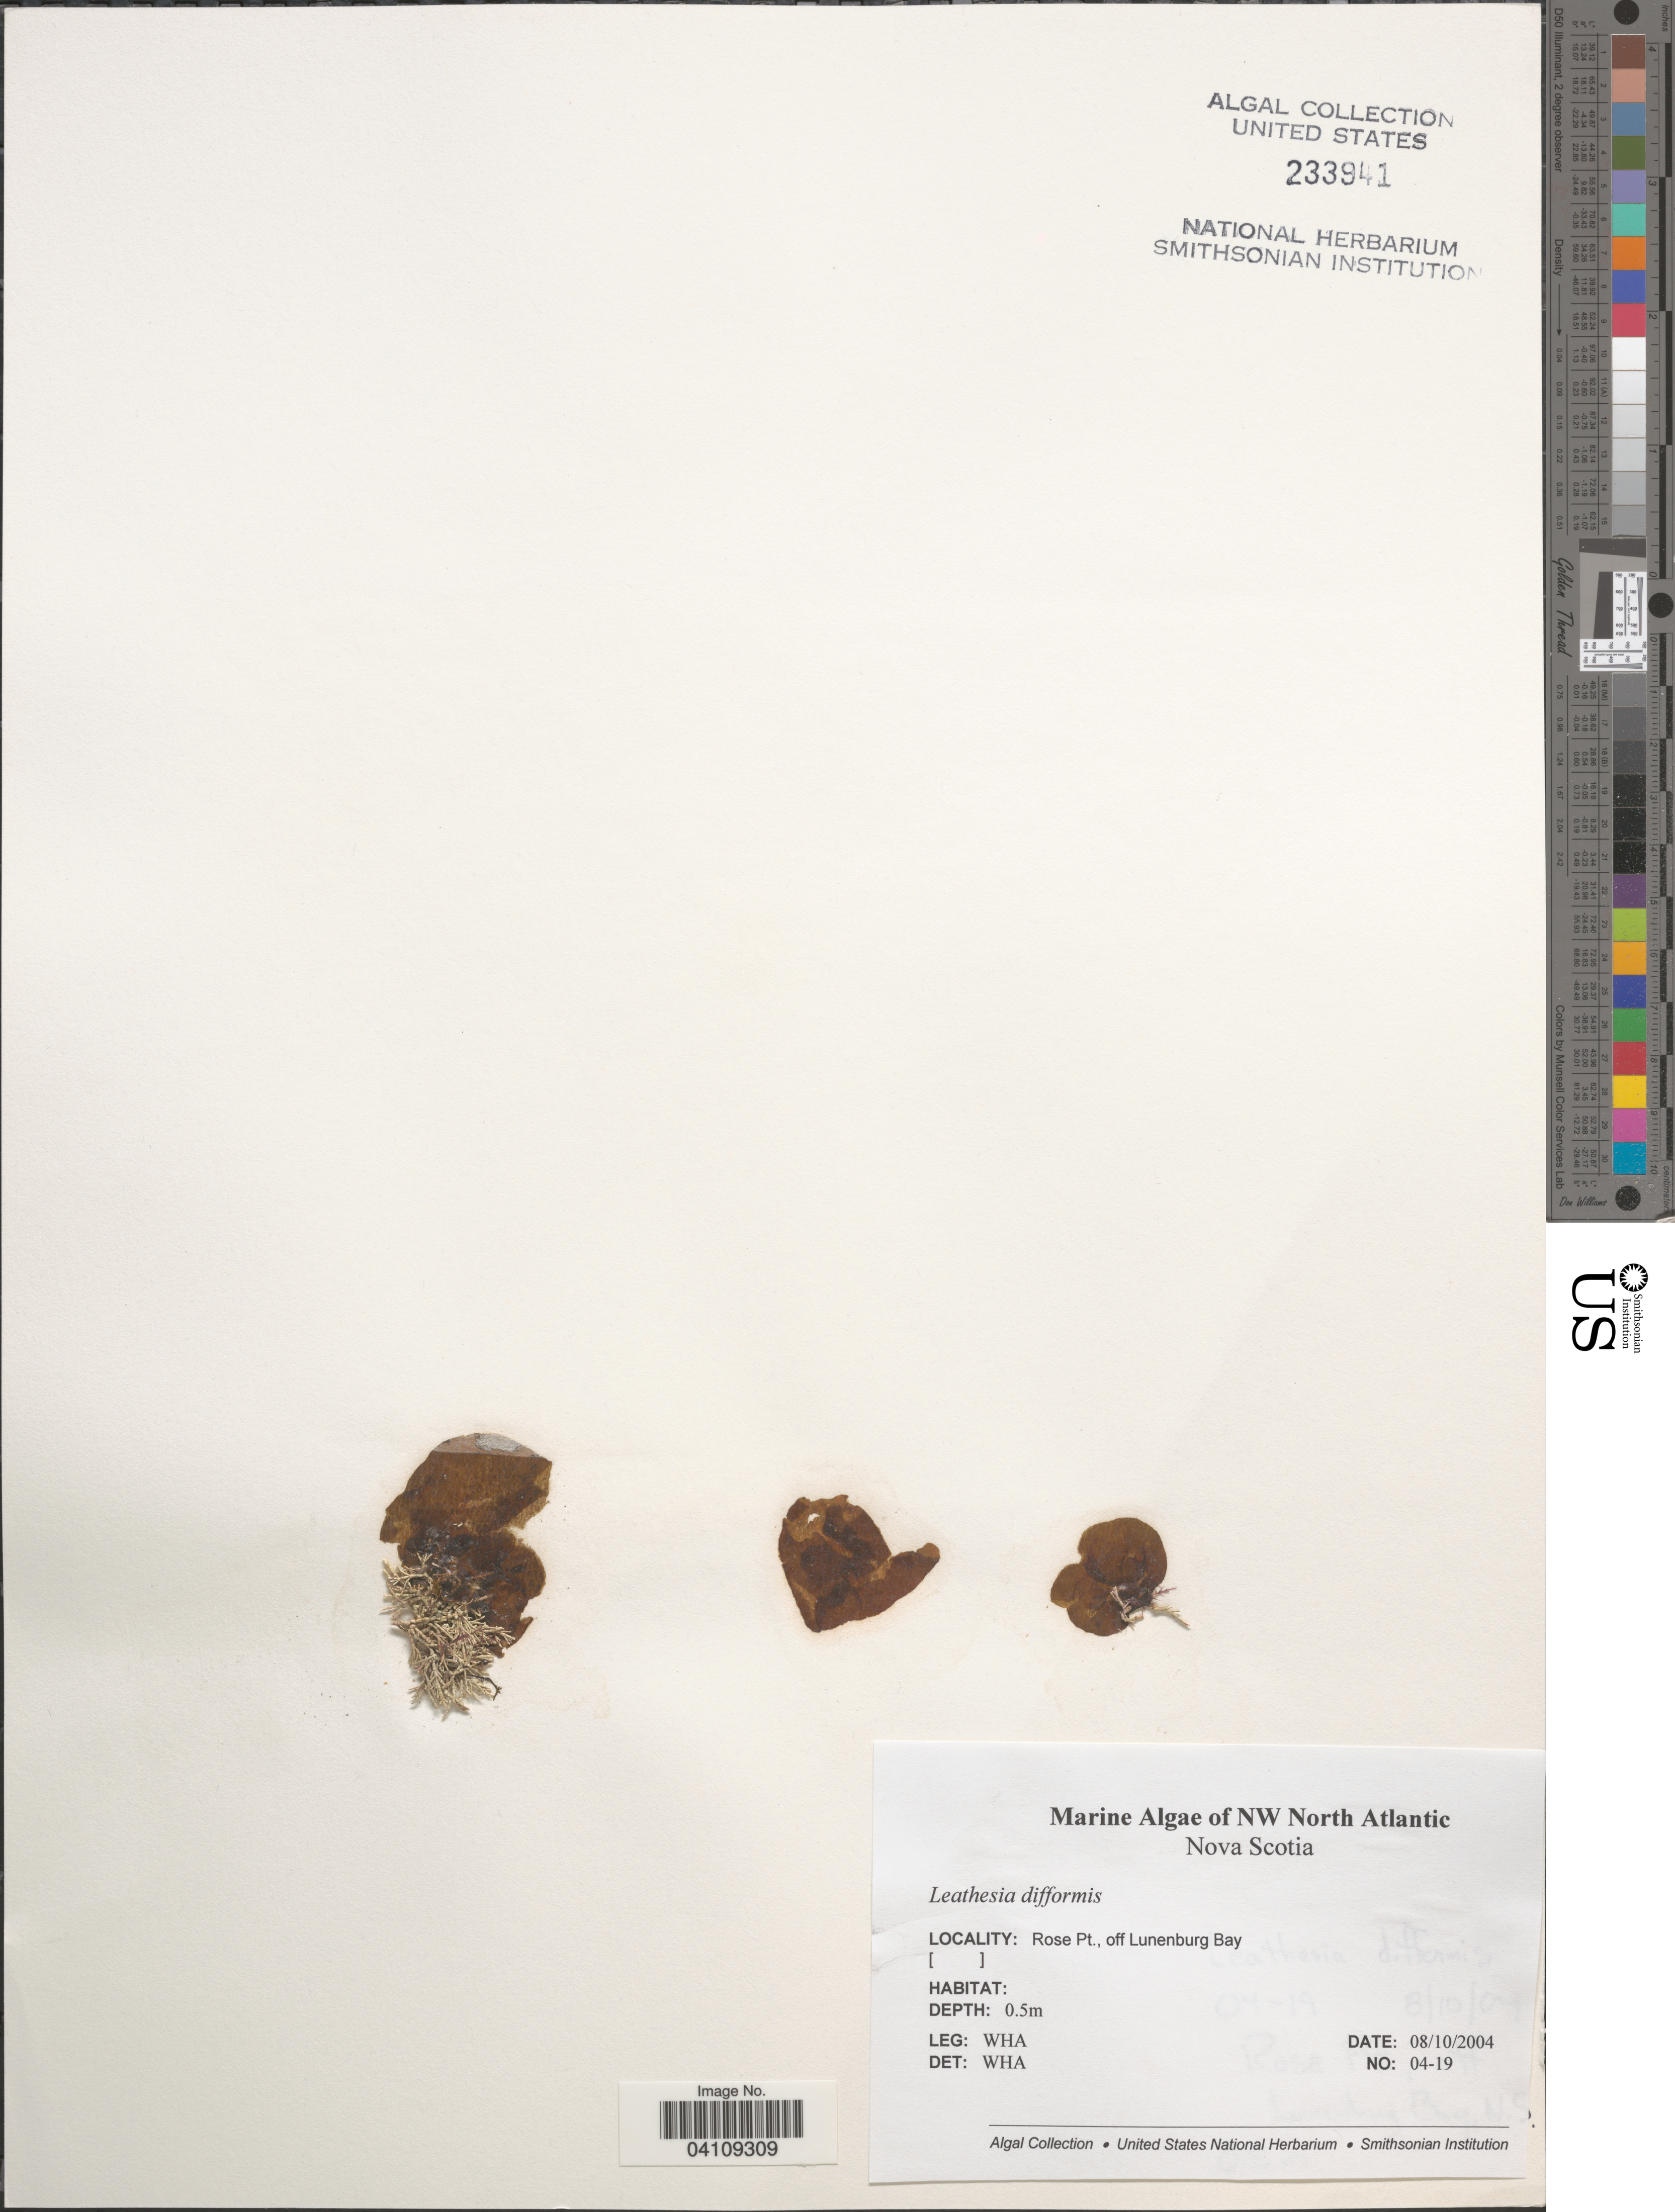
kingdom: Chromista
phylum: Ochrophyta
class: Phaeophyceae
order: Ectocarpales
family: Chordariaceae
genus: Leathesia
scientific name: Leathesia difformis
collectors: W. H. Adey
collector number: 04-19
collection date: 2004-08-10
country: Canada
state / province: Nova Scotia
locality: NW North Atlantic. Rose Pt., off Lunenburg Bay.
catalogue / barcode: US 233941